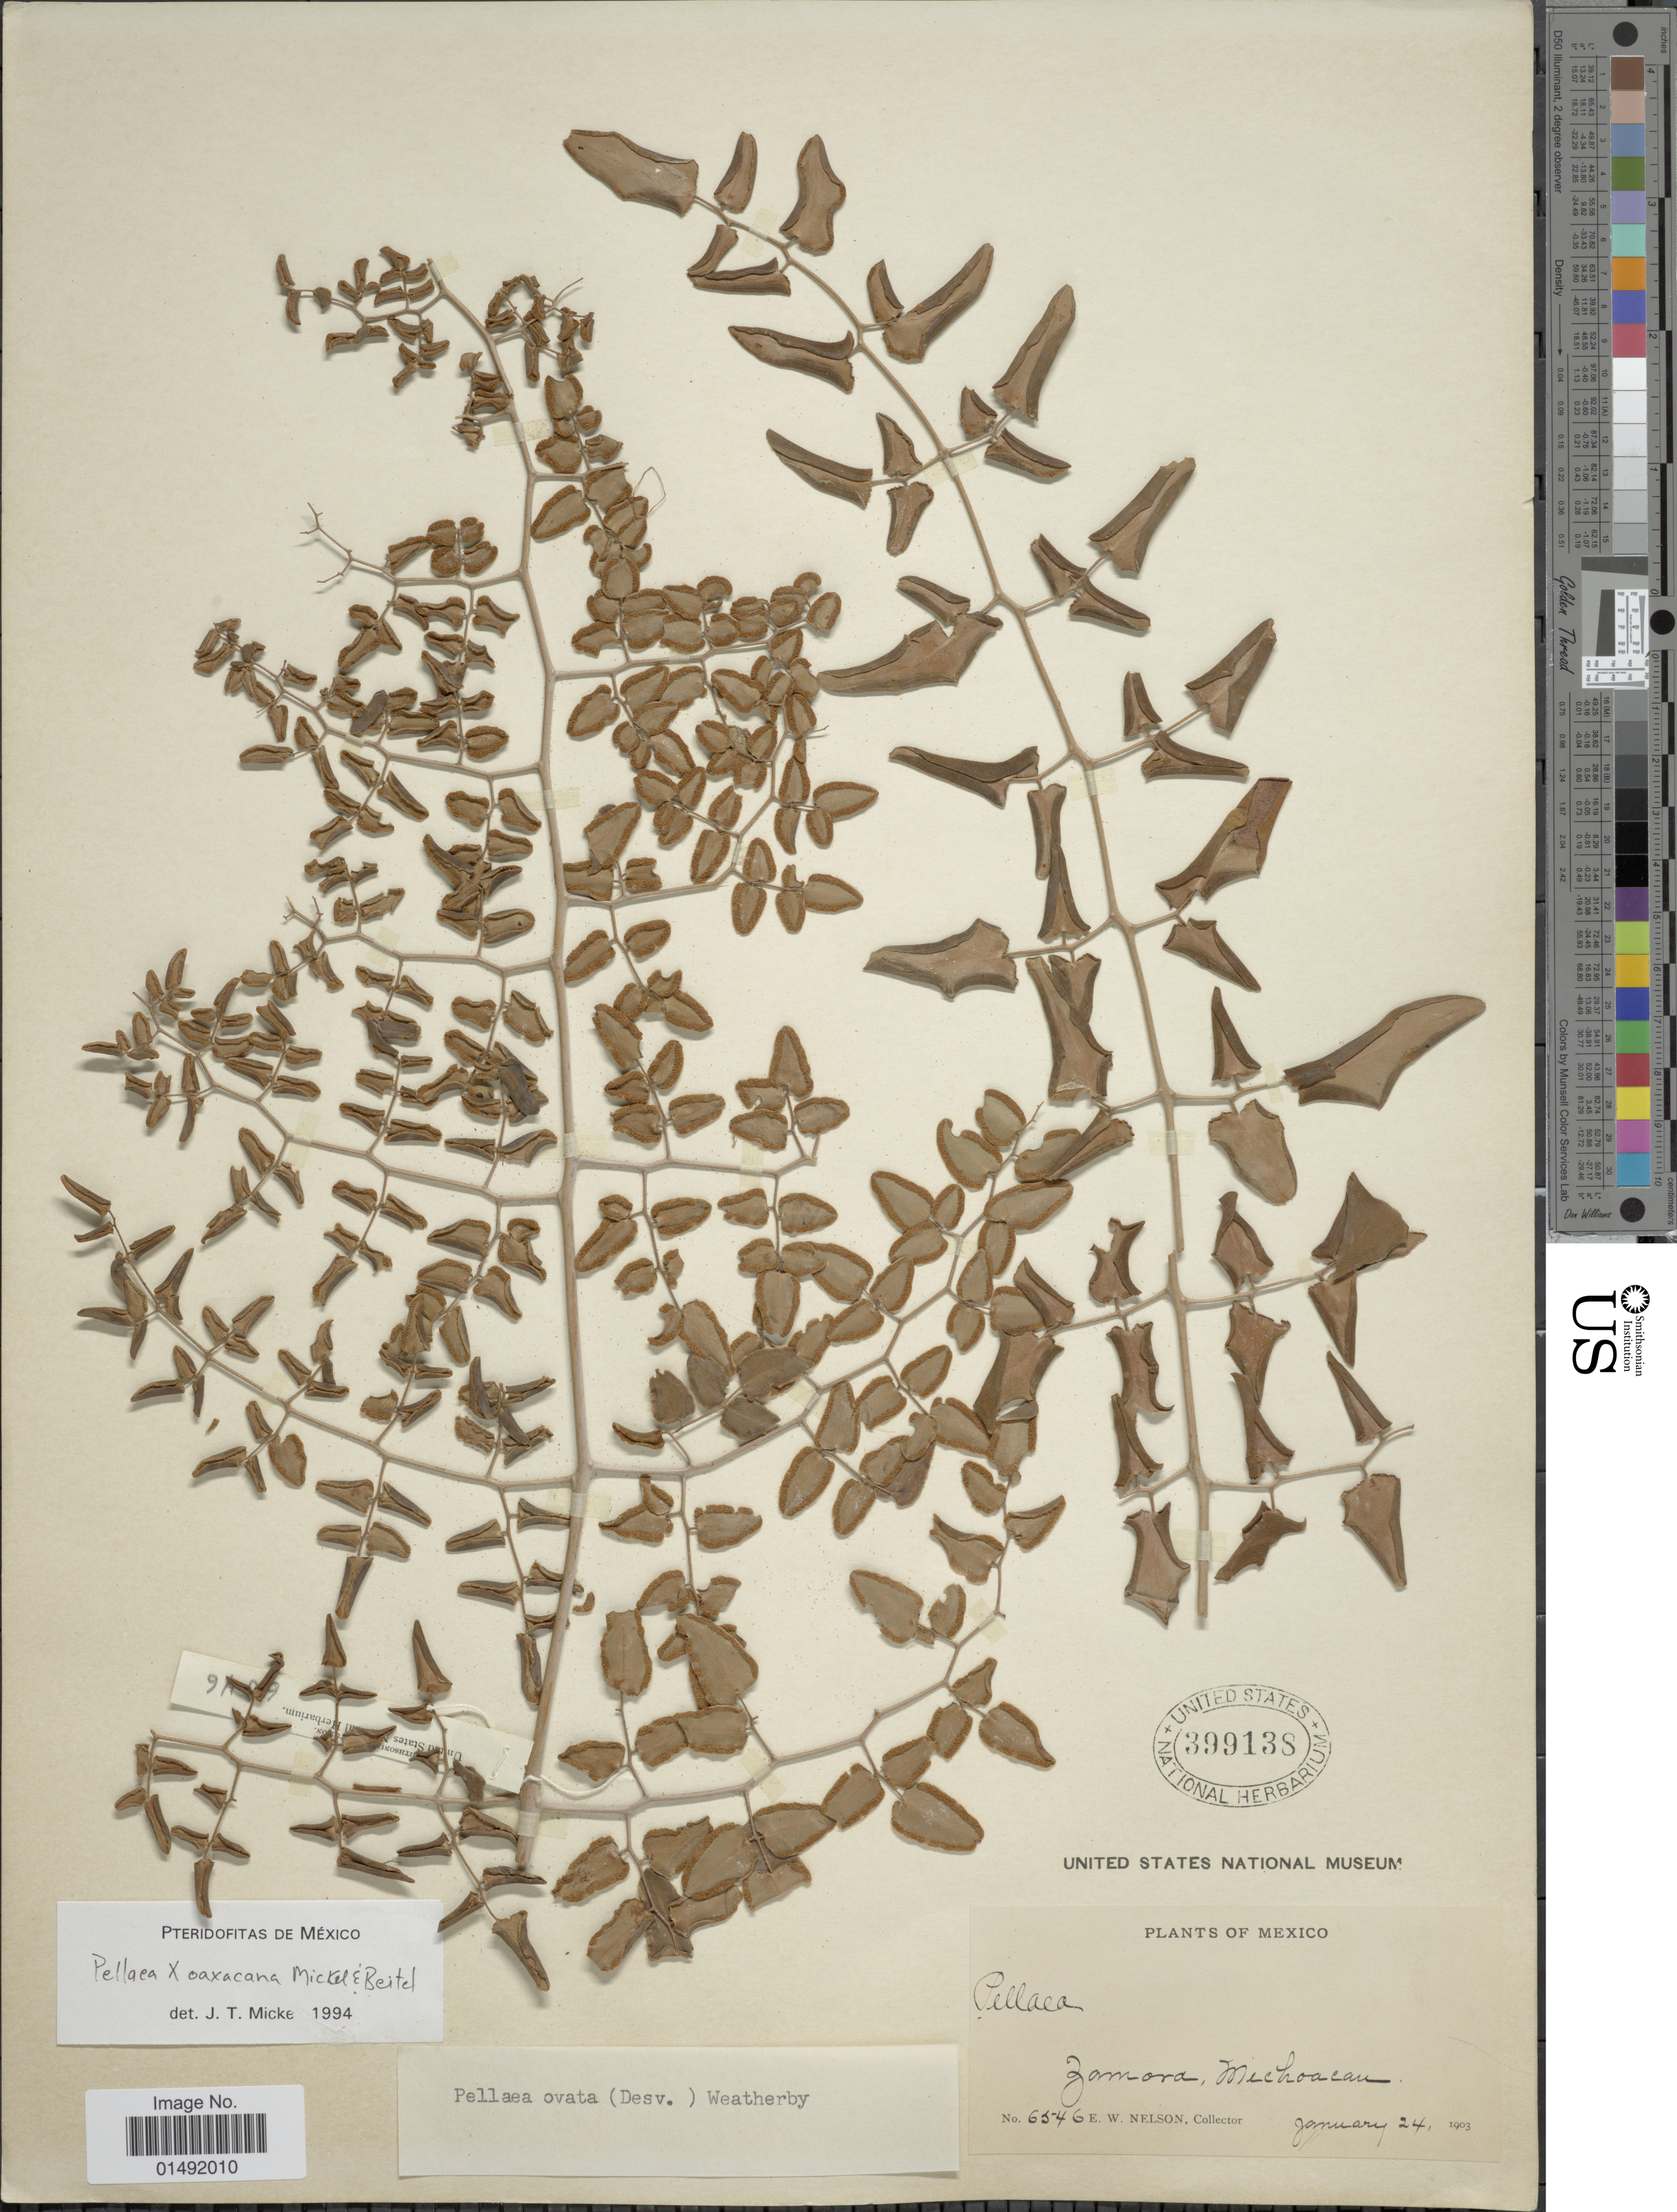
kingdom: Plantae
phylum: Tracheophyta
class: Polypodiopsida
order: Polypodiales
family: Pteridaceae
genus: Pellaea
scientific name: Pellaea x oaxacana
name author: Mickel & Beitel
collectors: E. W. Nelson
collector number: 6546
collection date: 1903-01-24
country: Mexico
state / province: Michoacán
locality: Zamora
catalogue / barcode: US 399138